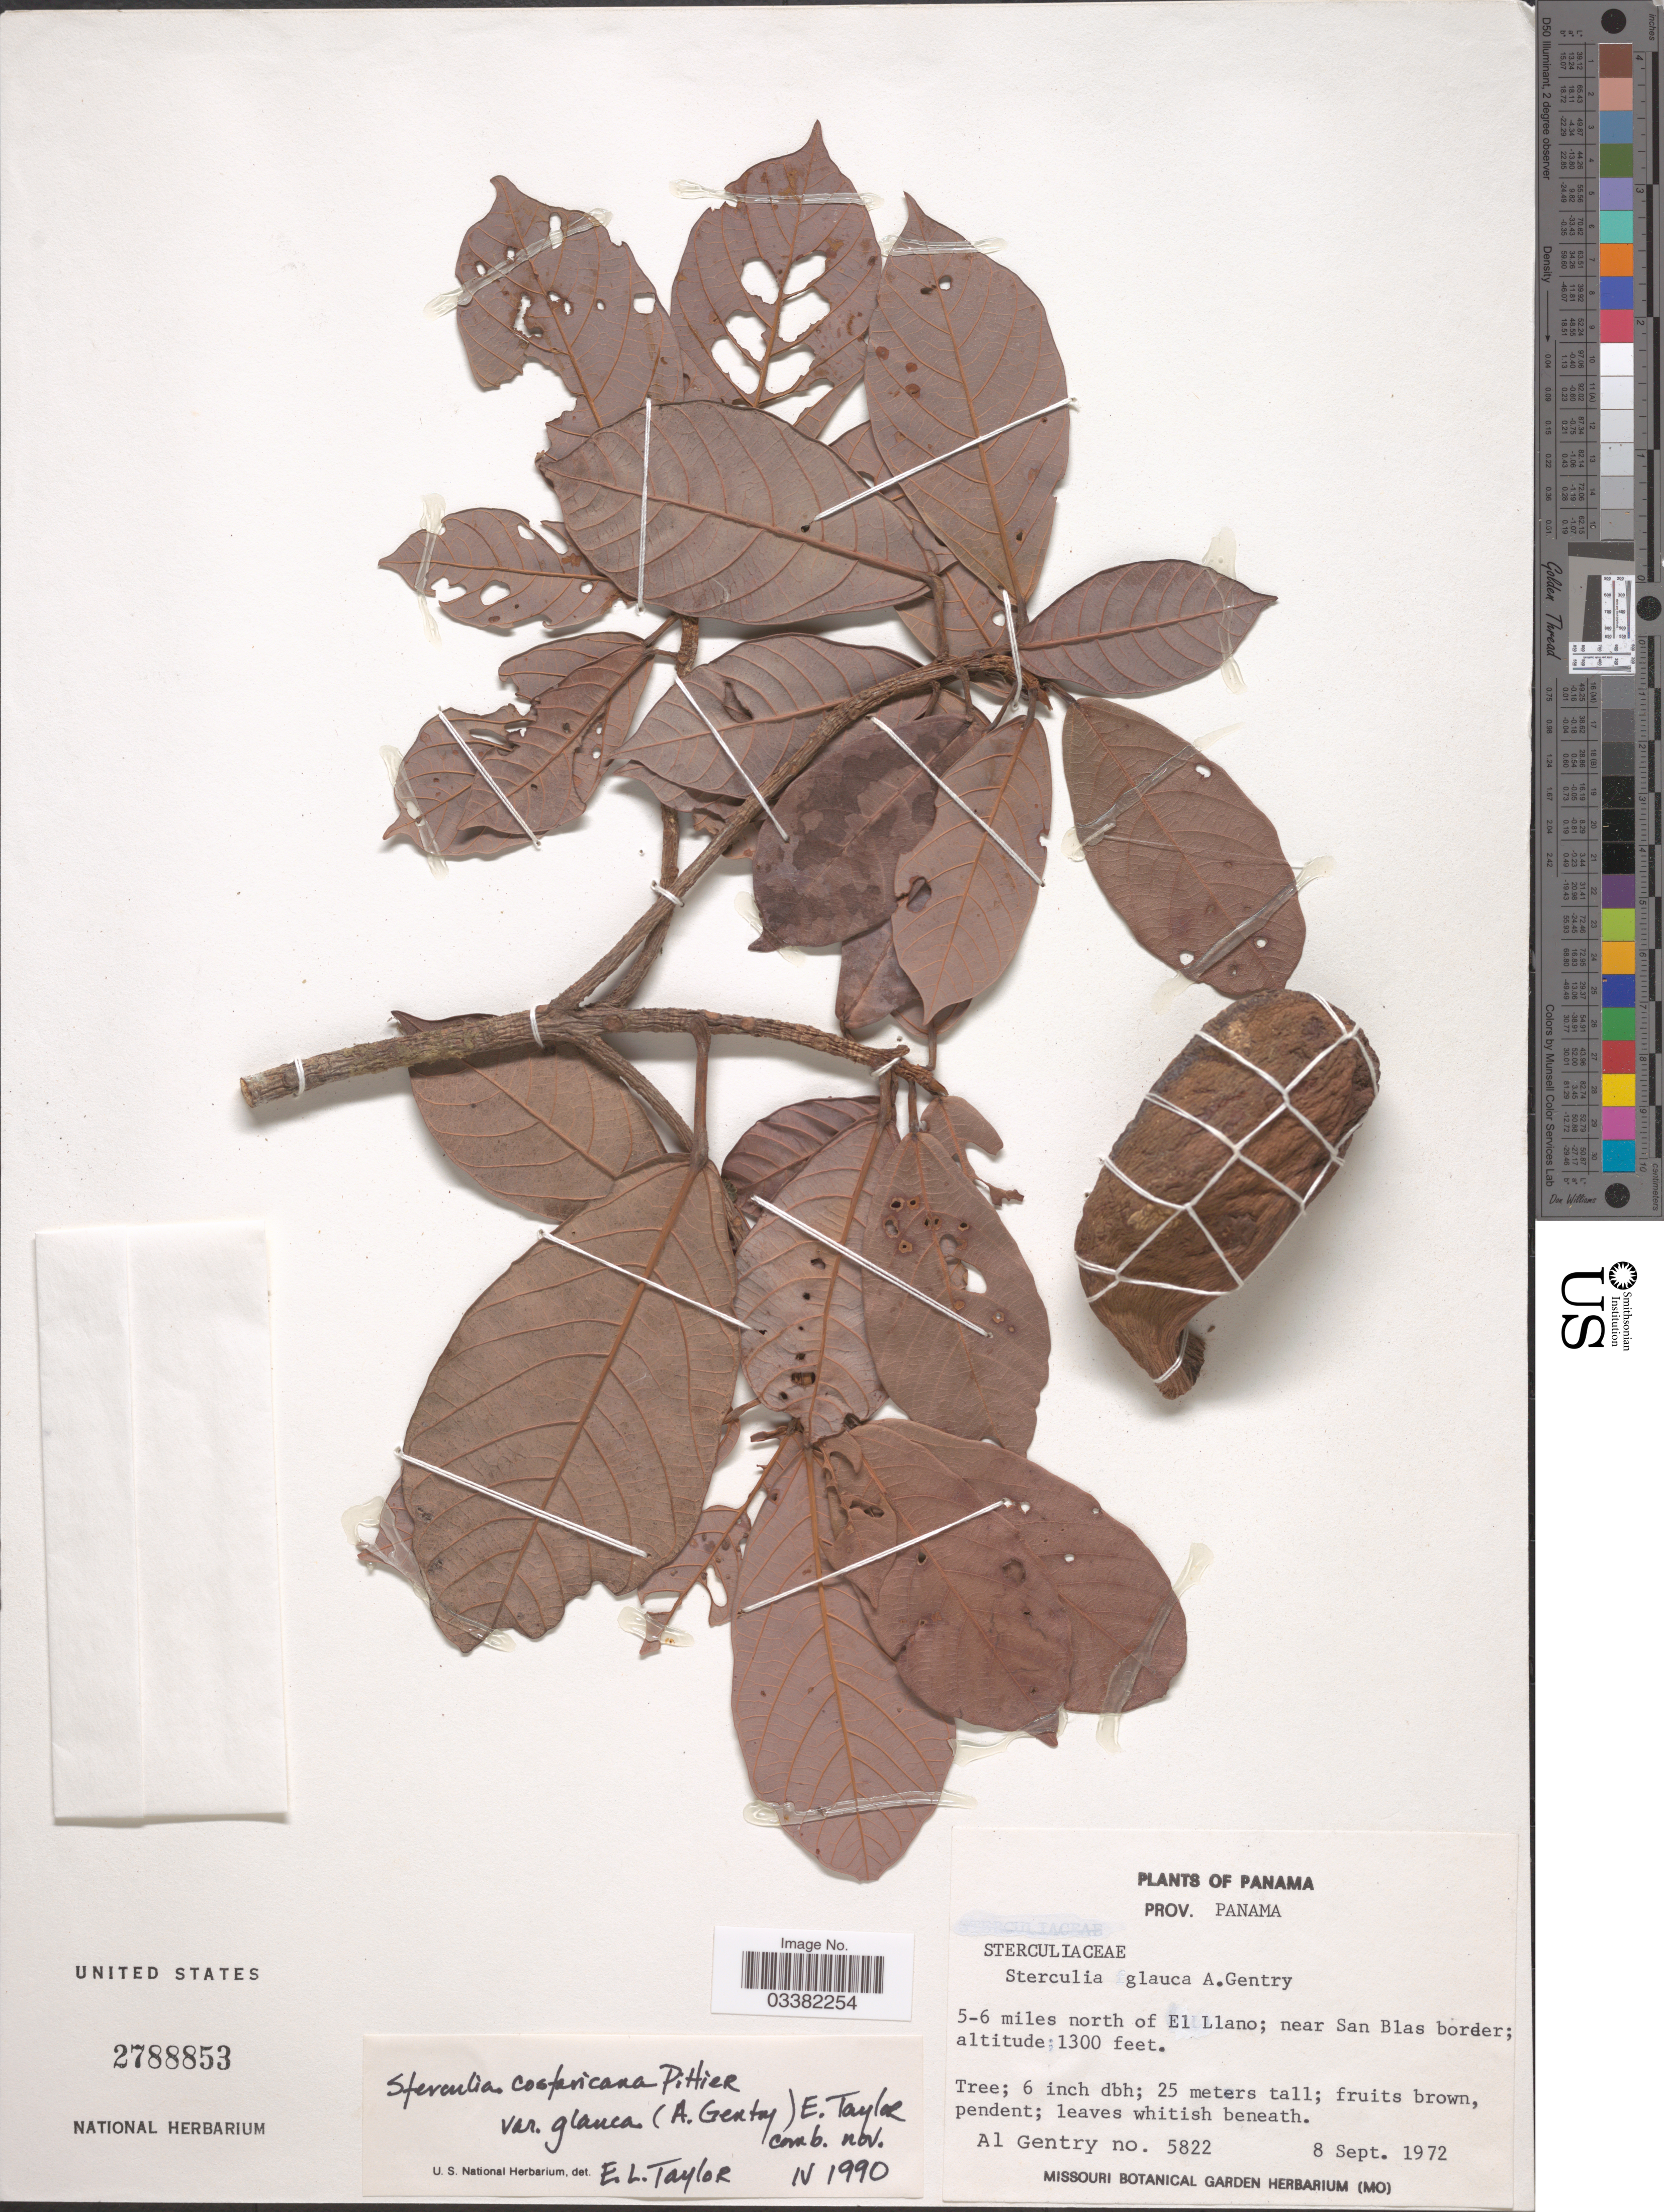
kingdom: Plantae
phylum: Tracheophyta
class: Magnoliopsida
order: Malvales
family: Malvaceae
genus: Sterculia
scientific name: Sterculia costaricana var. glauca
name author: (A.H. Gentry) E.L. Taylor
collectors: A. H. Gentry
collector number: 5822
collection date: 1972-09-08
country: Panama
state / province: Panamá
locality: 5-6 miles north of El Llano; near San Blas border.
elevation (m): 396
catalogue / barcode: US 2788853